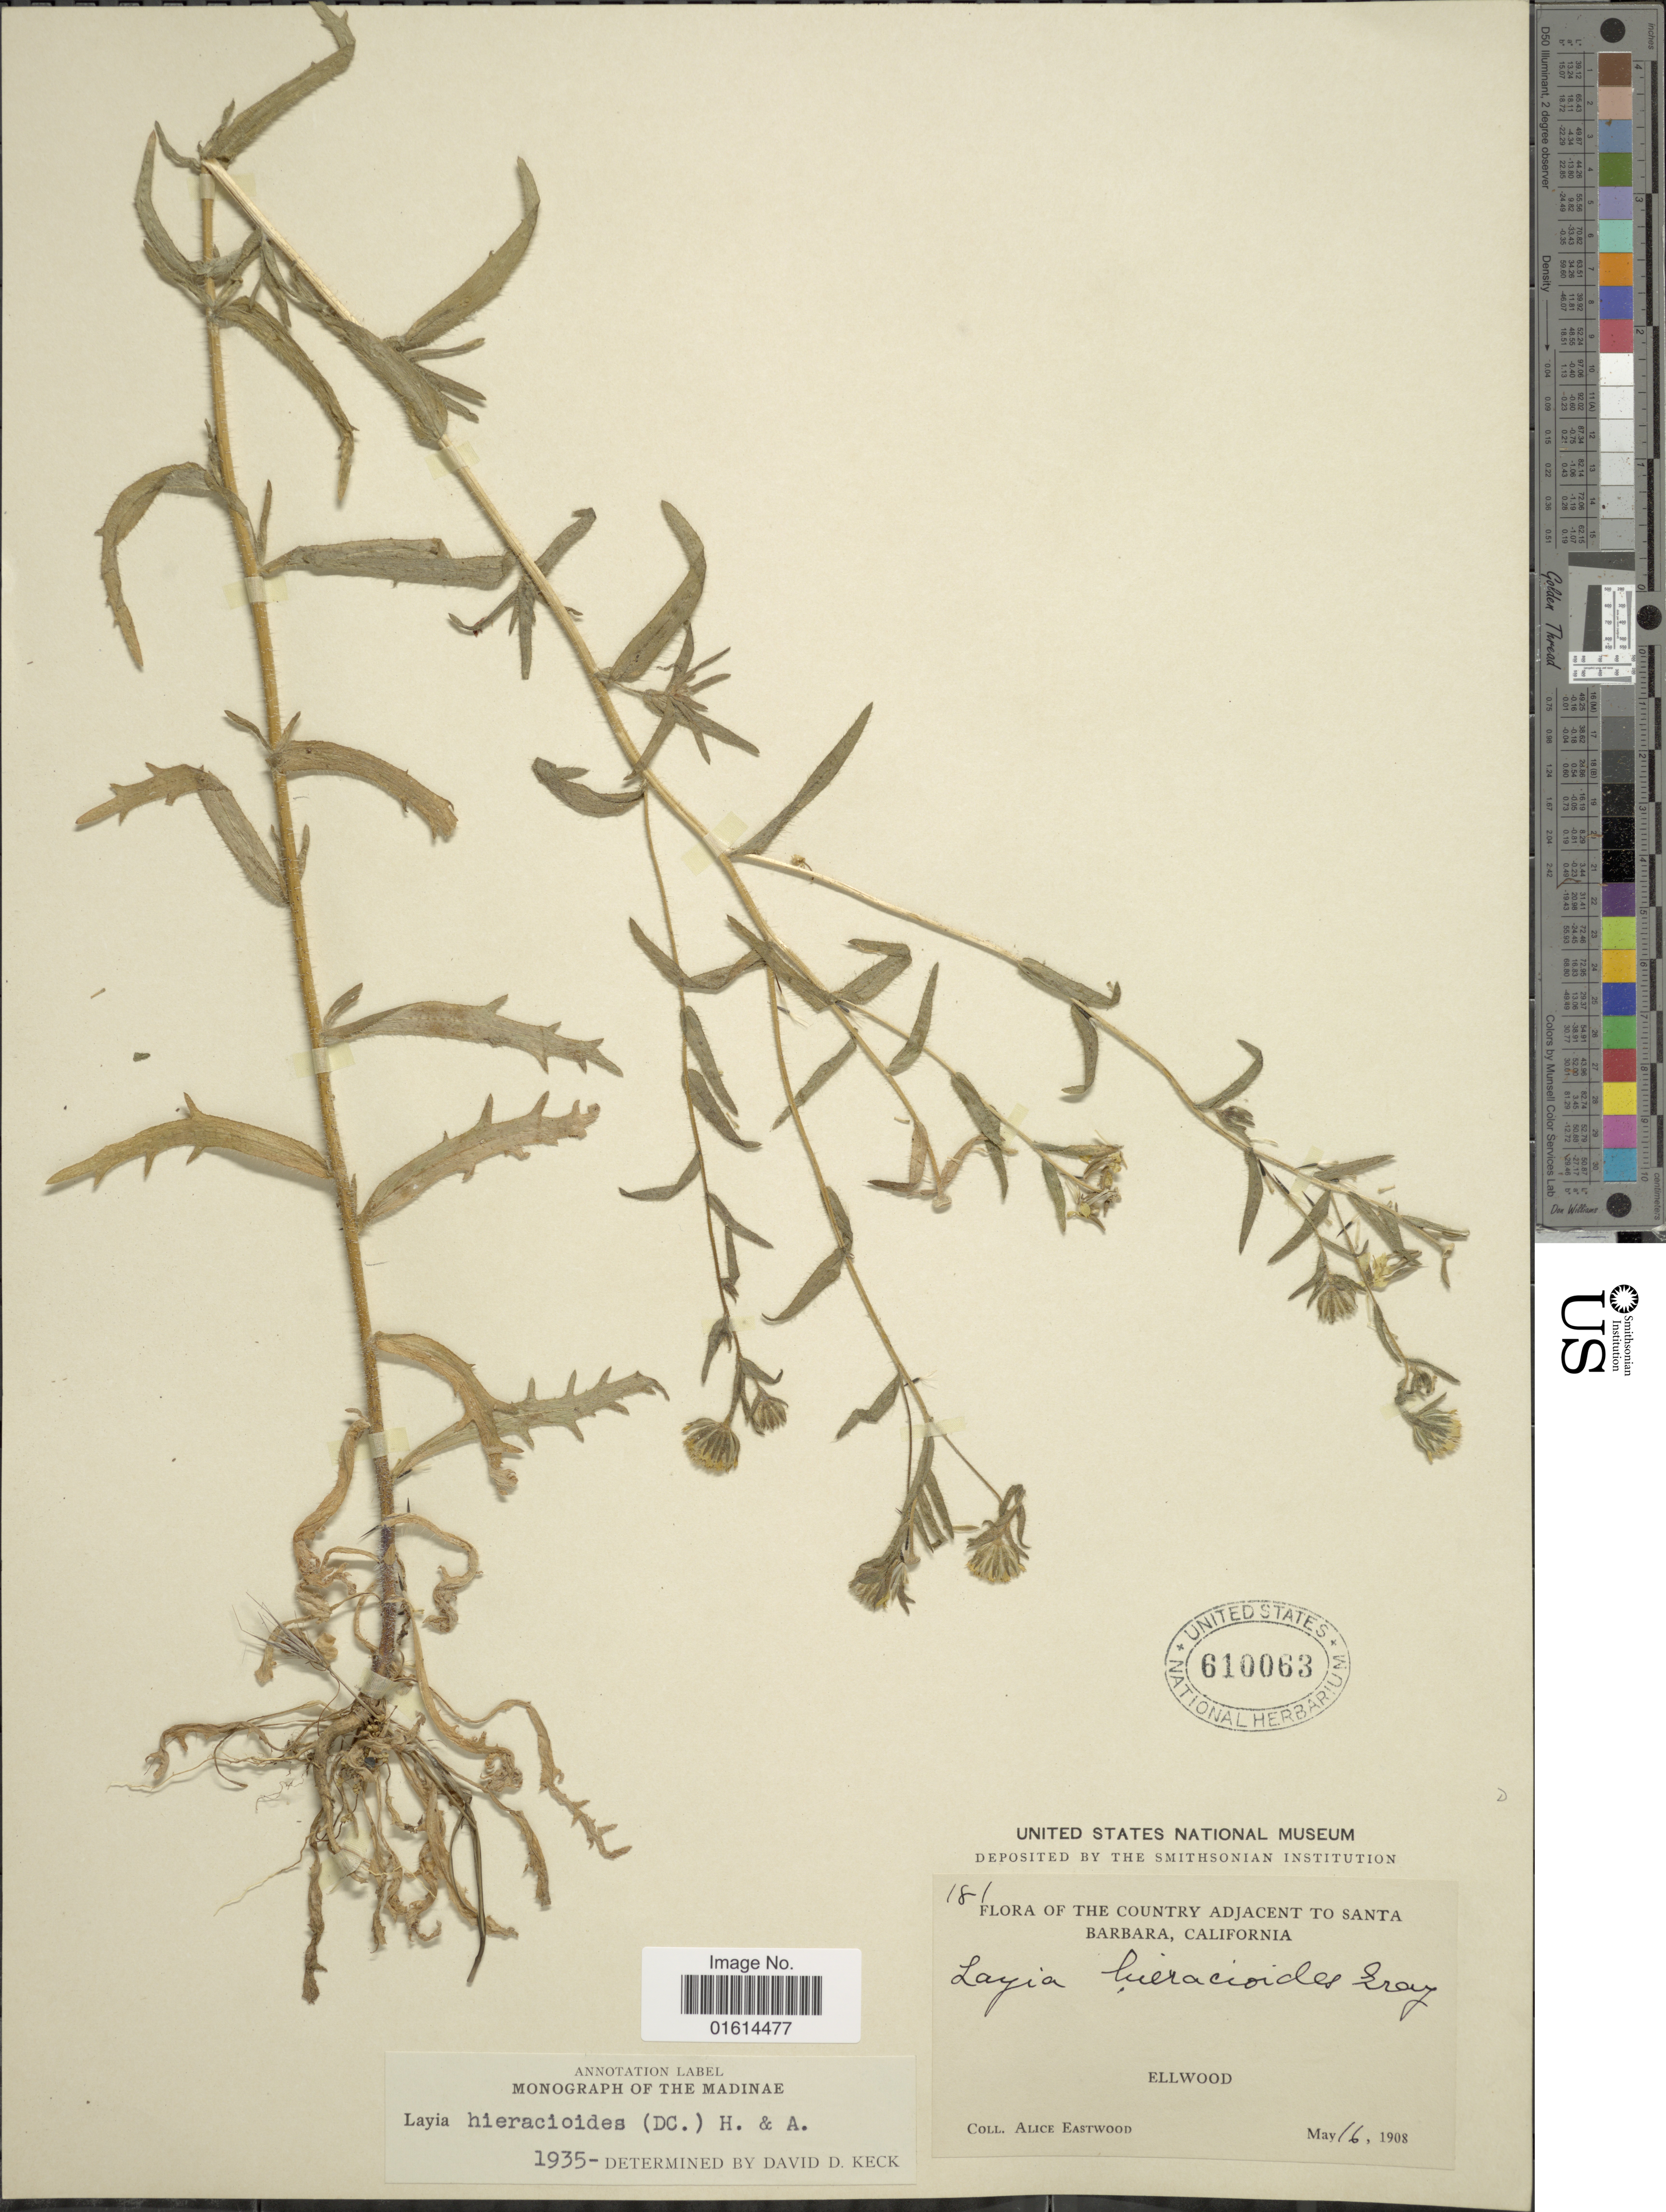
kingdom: Plantae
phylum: Tracheophyta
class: Magnoliopsida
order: Asterales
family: Asteraceae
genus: Layia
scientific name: Layia hieracioides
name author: (Hook. & Arn.) DC.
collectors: A. Eastwood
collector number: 181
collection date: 1908-05-16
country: United States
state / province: California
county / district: Santa Barbara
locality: Country adjacent to Santa Barbara, California, Ellwood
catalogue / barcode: US 610063